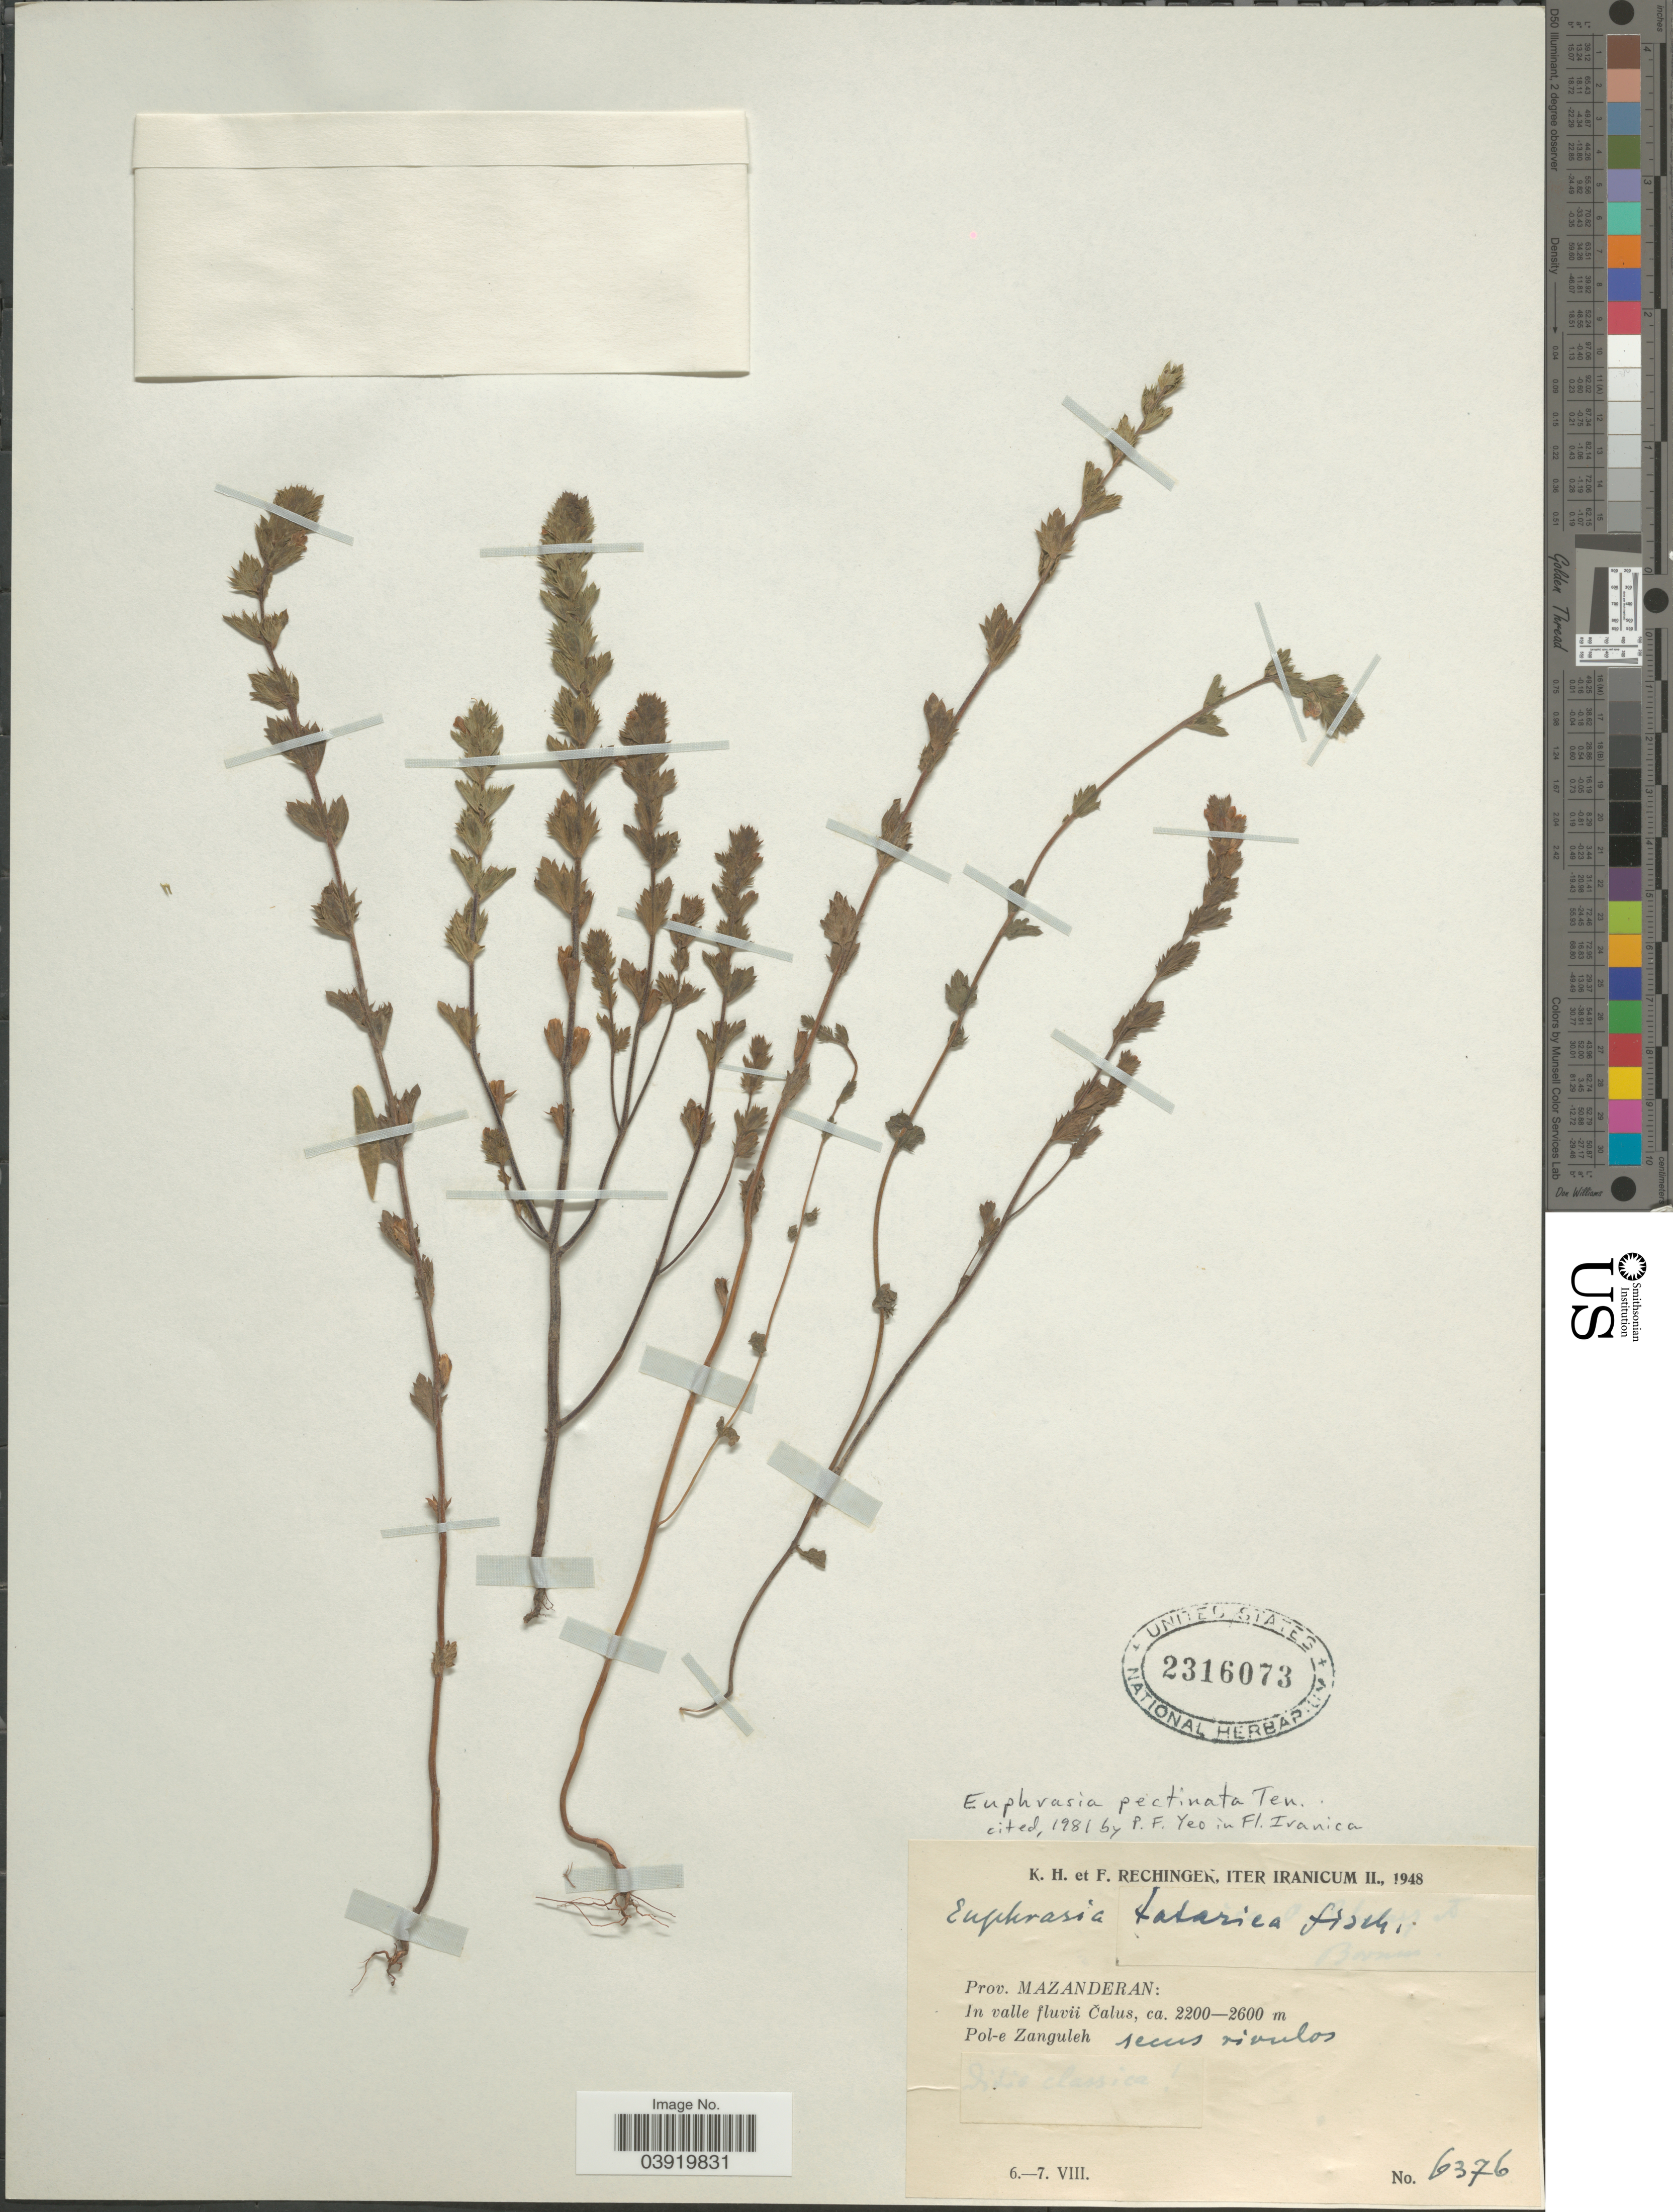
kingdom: Plantae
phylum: Tracheophyta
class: Magnoliopsida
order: Lamiales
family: Orobanchaceae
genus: Euphrasia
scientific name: Euphrasia pectinata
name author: Ten.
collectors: K. H. Rechinger & F. Rechinger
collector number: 6376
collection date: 1948-08-06/1948-08-07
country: Iran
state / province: Mazandaran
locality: Iranicum. Prov. Mazanderan: In valle fluvii Čalus. Pol-e Zanguleh.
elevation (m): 2200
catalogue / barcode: US 2316073